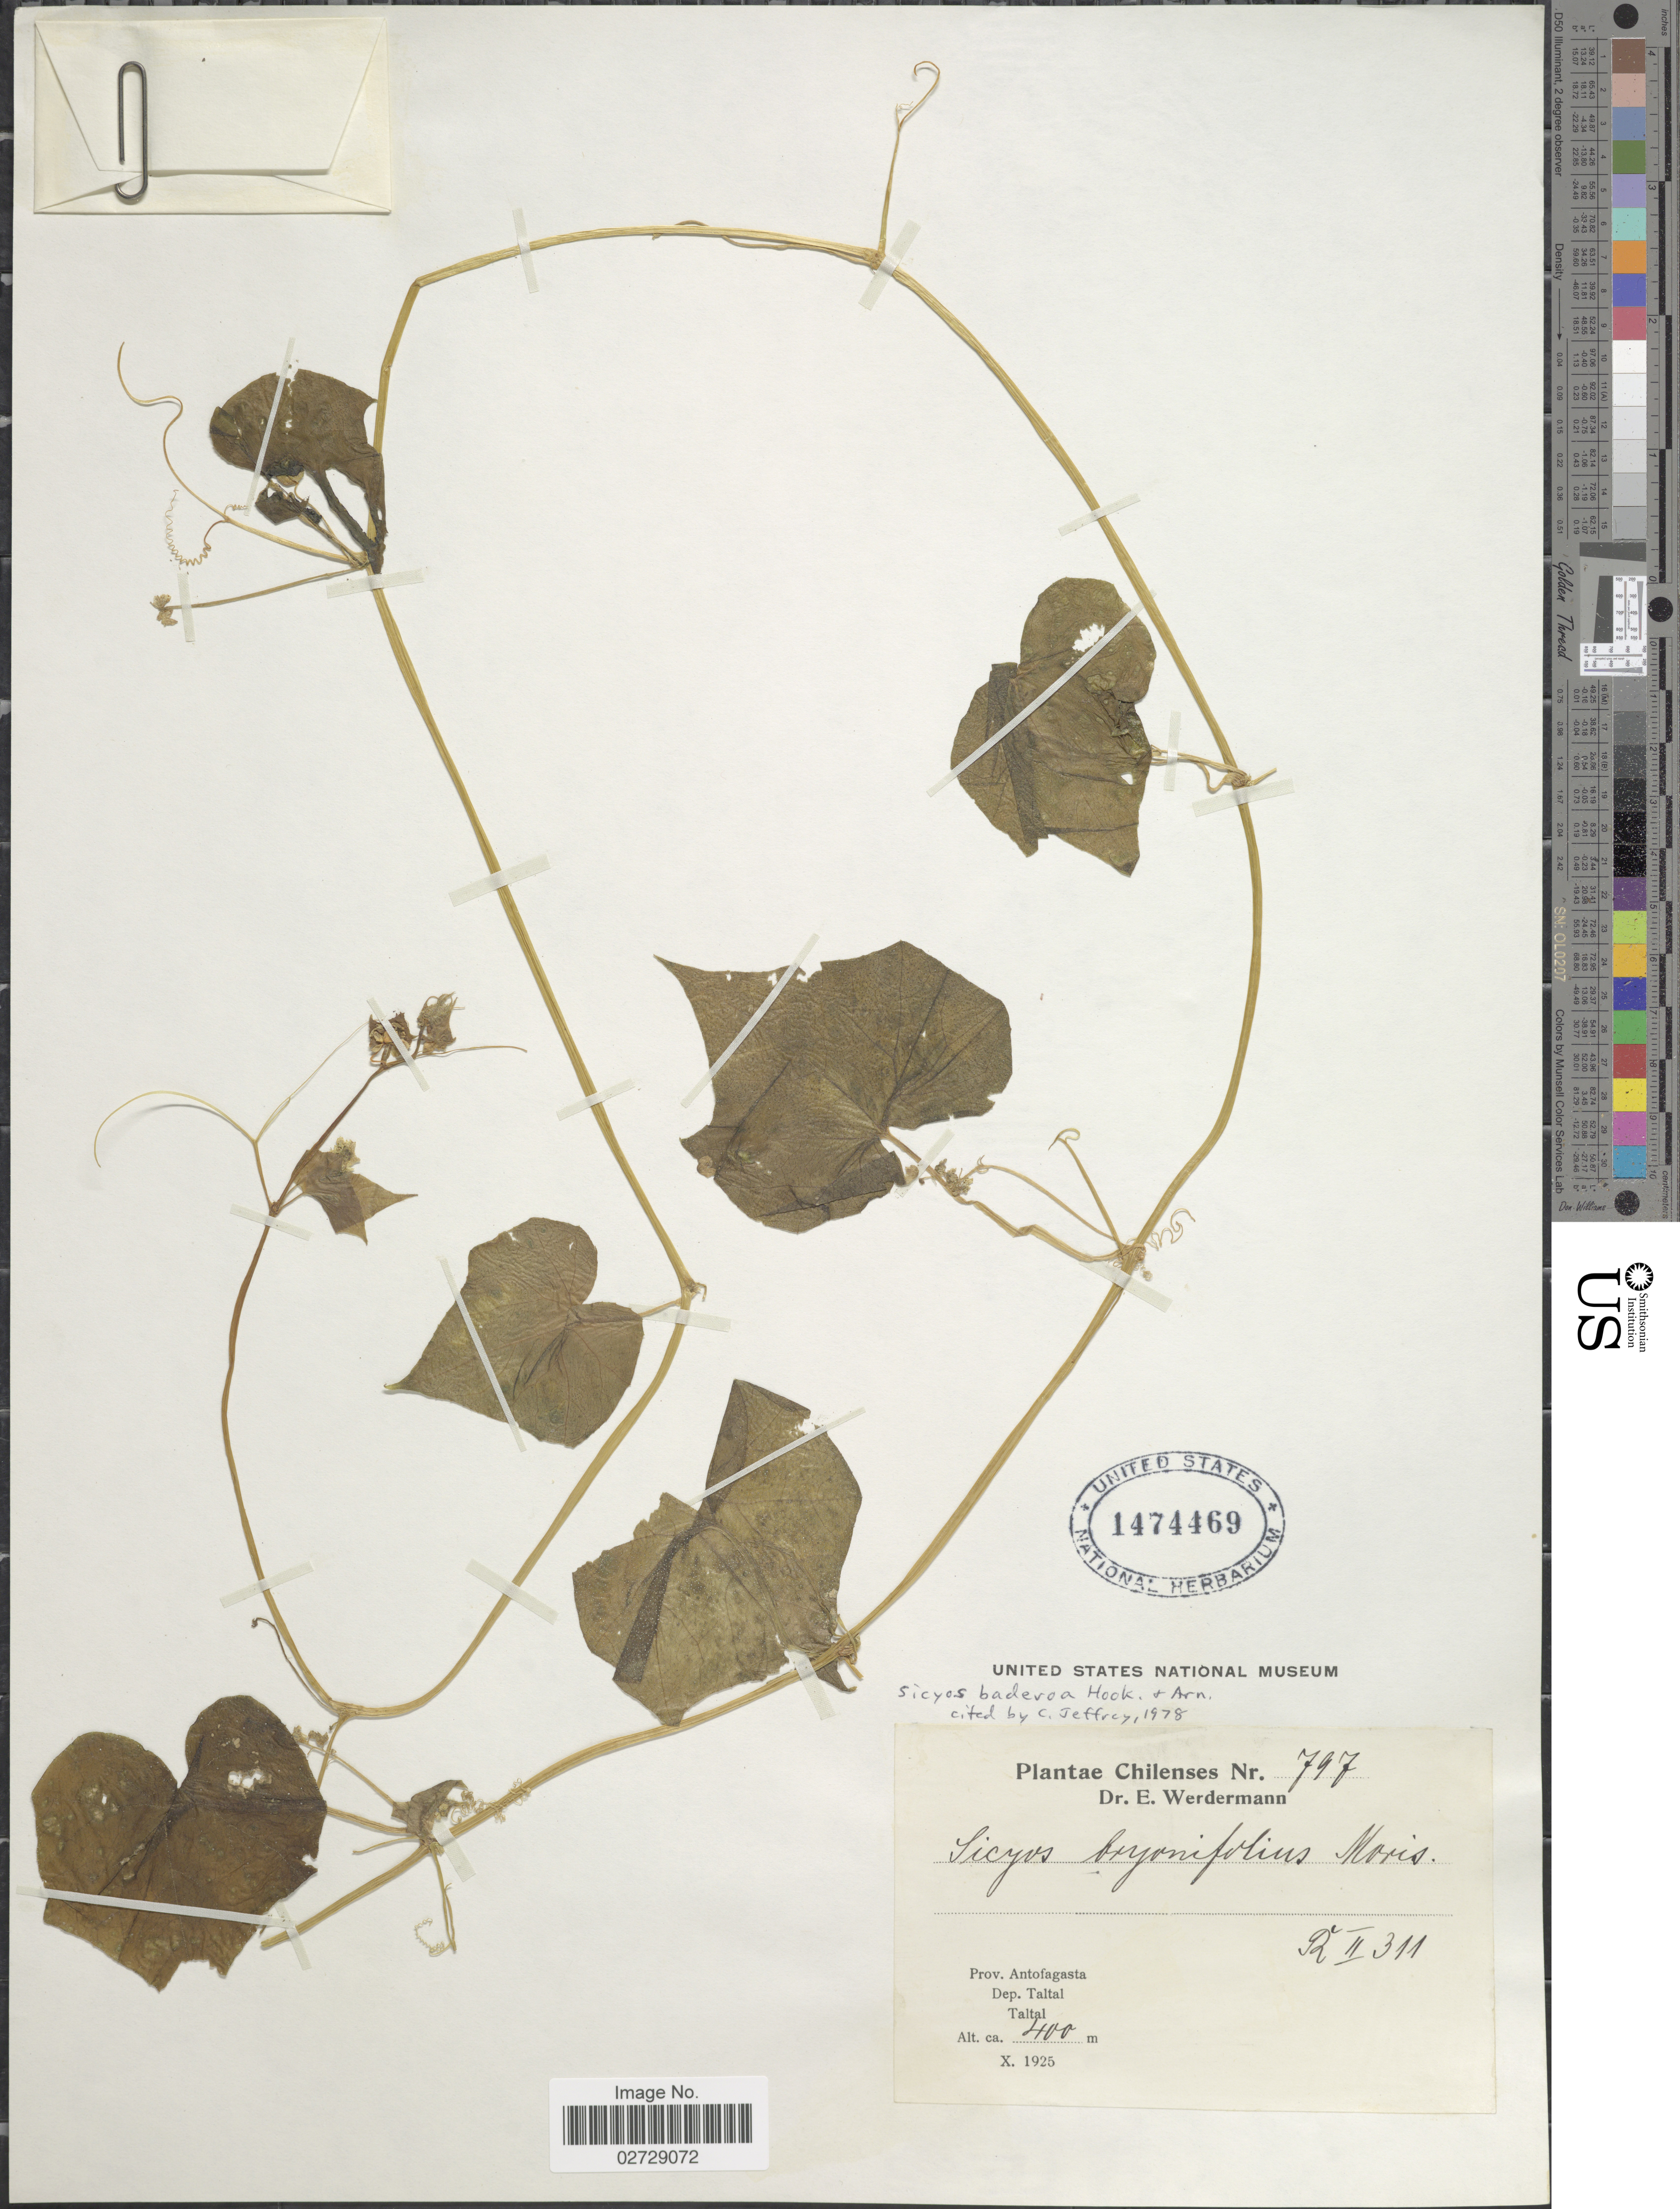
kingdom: Plantae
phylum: Tracheophyta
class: Magnoliopsida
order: Cucurbitales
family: Cucurbitaceae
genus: Sicyos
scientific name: Sicyos baderoa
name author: Hook. & Arn.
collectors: E. Werdermann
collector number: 797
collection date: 1925-10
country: Chile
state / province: Antofagasta (II)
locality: Dept. Taltal Taltal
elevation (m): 400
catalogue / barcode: US 1474469